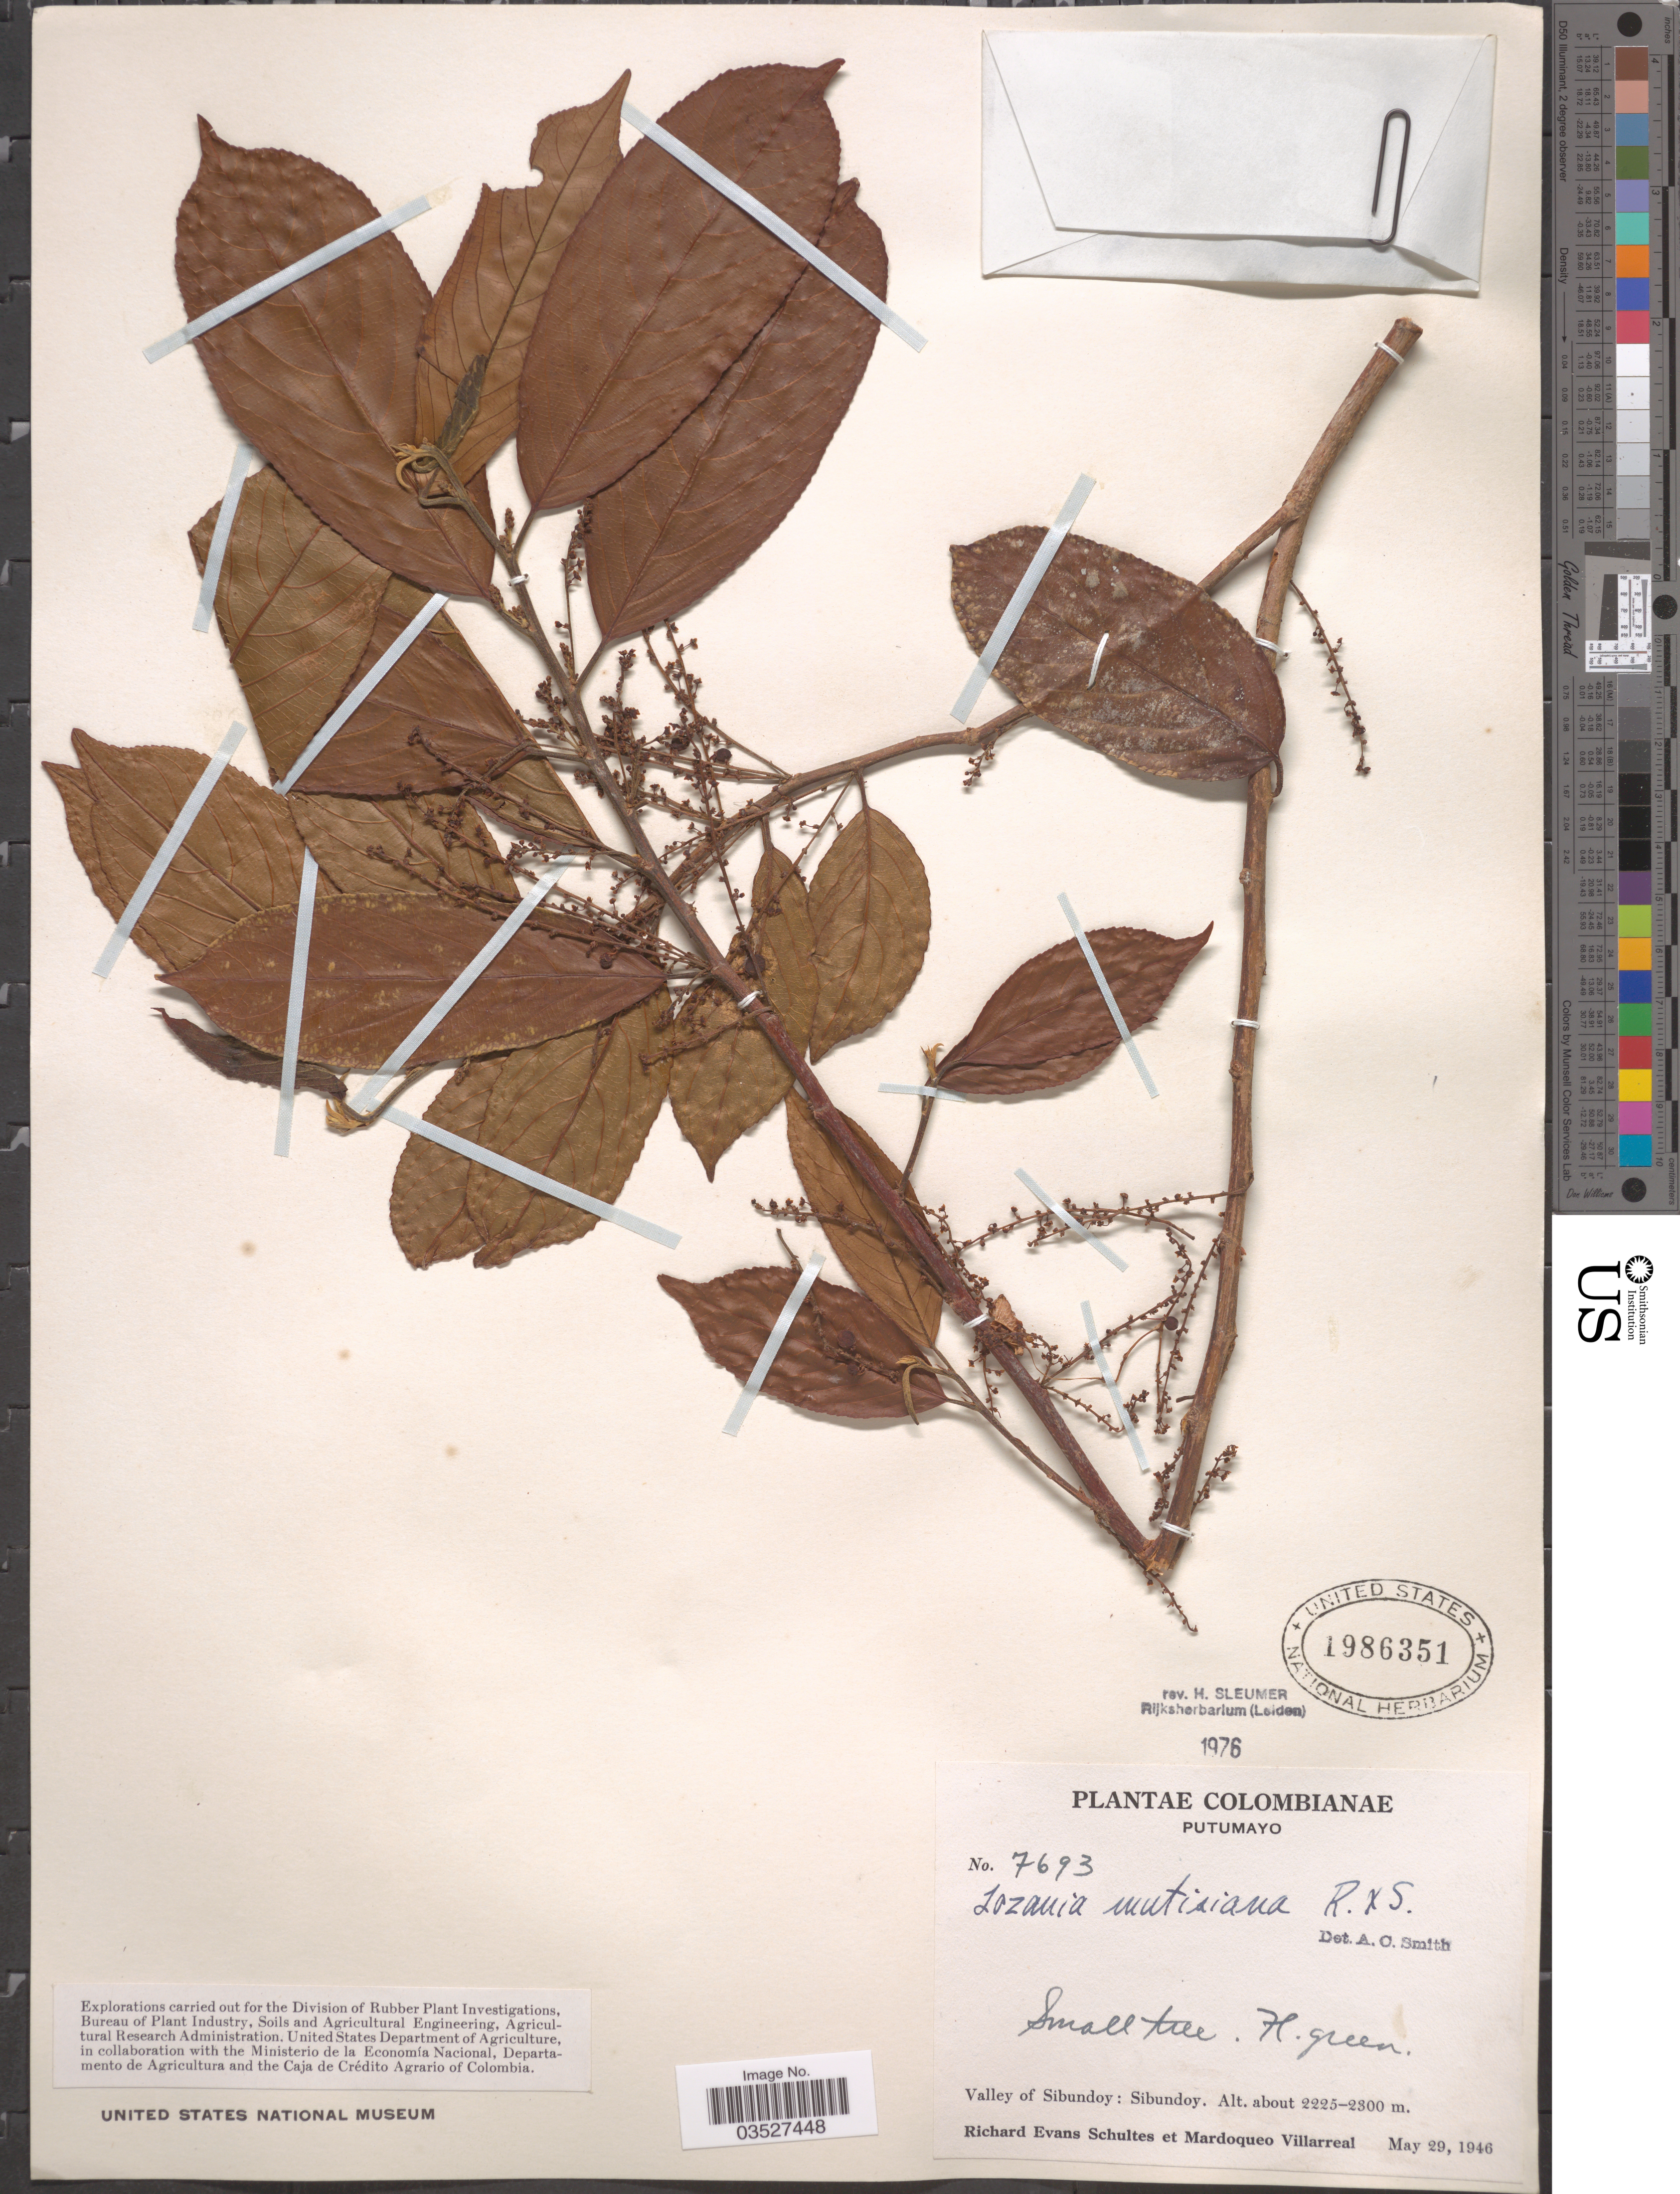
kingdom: Plantae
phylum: Tracheophyta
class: Magnoliopsida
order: Malpighiales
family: Lacistemataceae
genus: Lozania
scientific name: Lozania mutisiana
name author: Schult. in Roem. & Schult.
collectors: R. E. Schultes & M. Villarreal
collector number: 7693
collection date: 1946-05-29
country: Colombia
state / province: Putumayo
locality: Valley of Sibundoy: Sibundoy.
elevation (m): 2225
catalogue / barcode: US 1986351